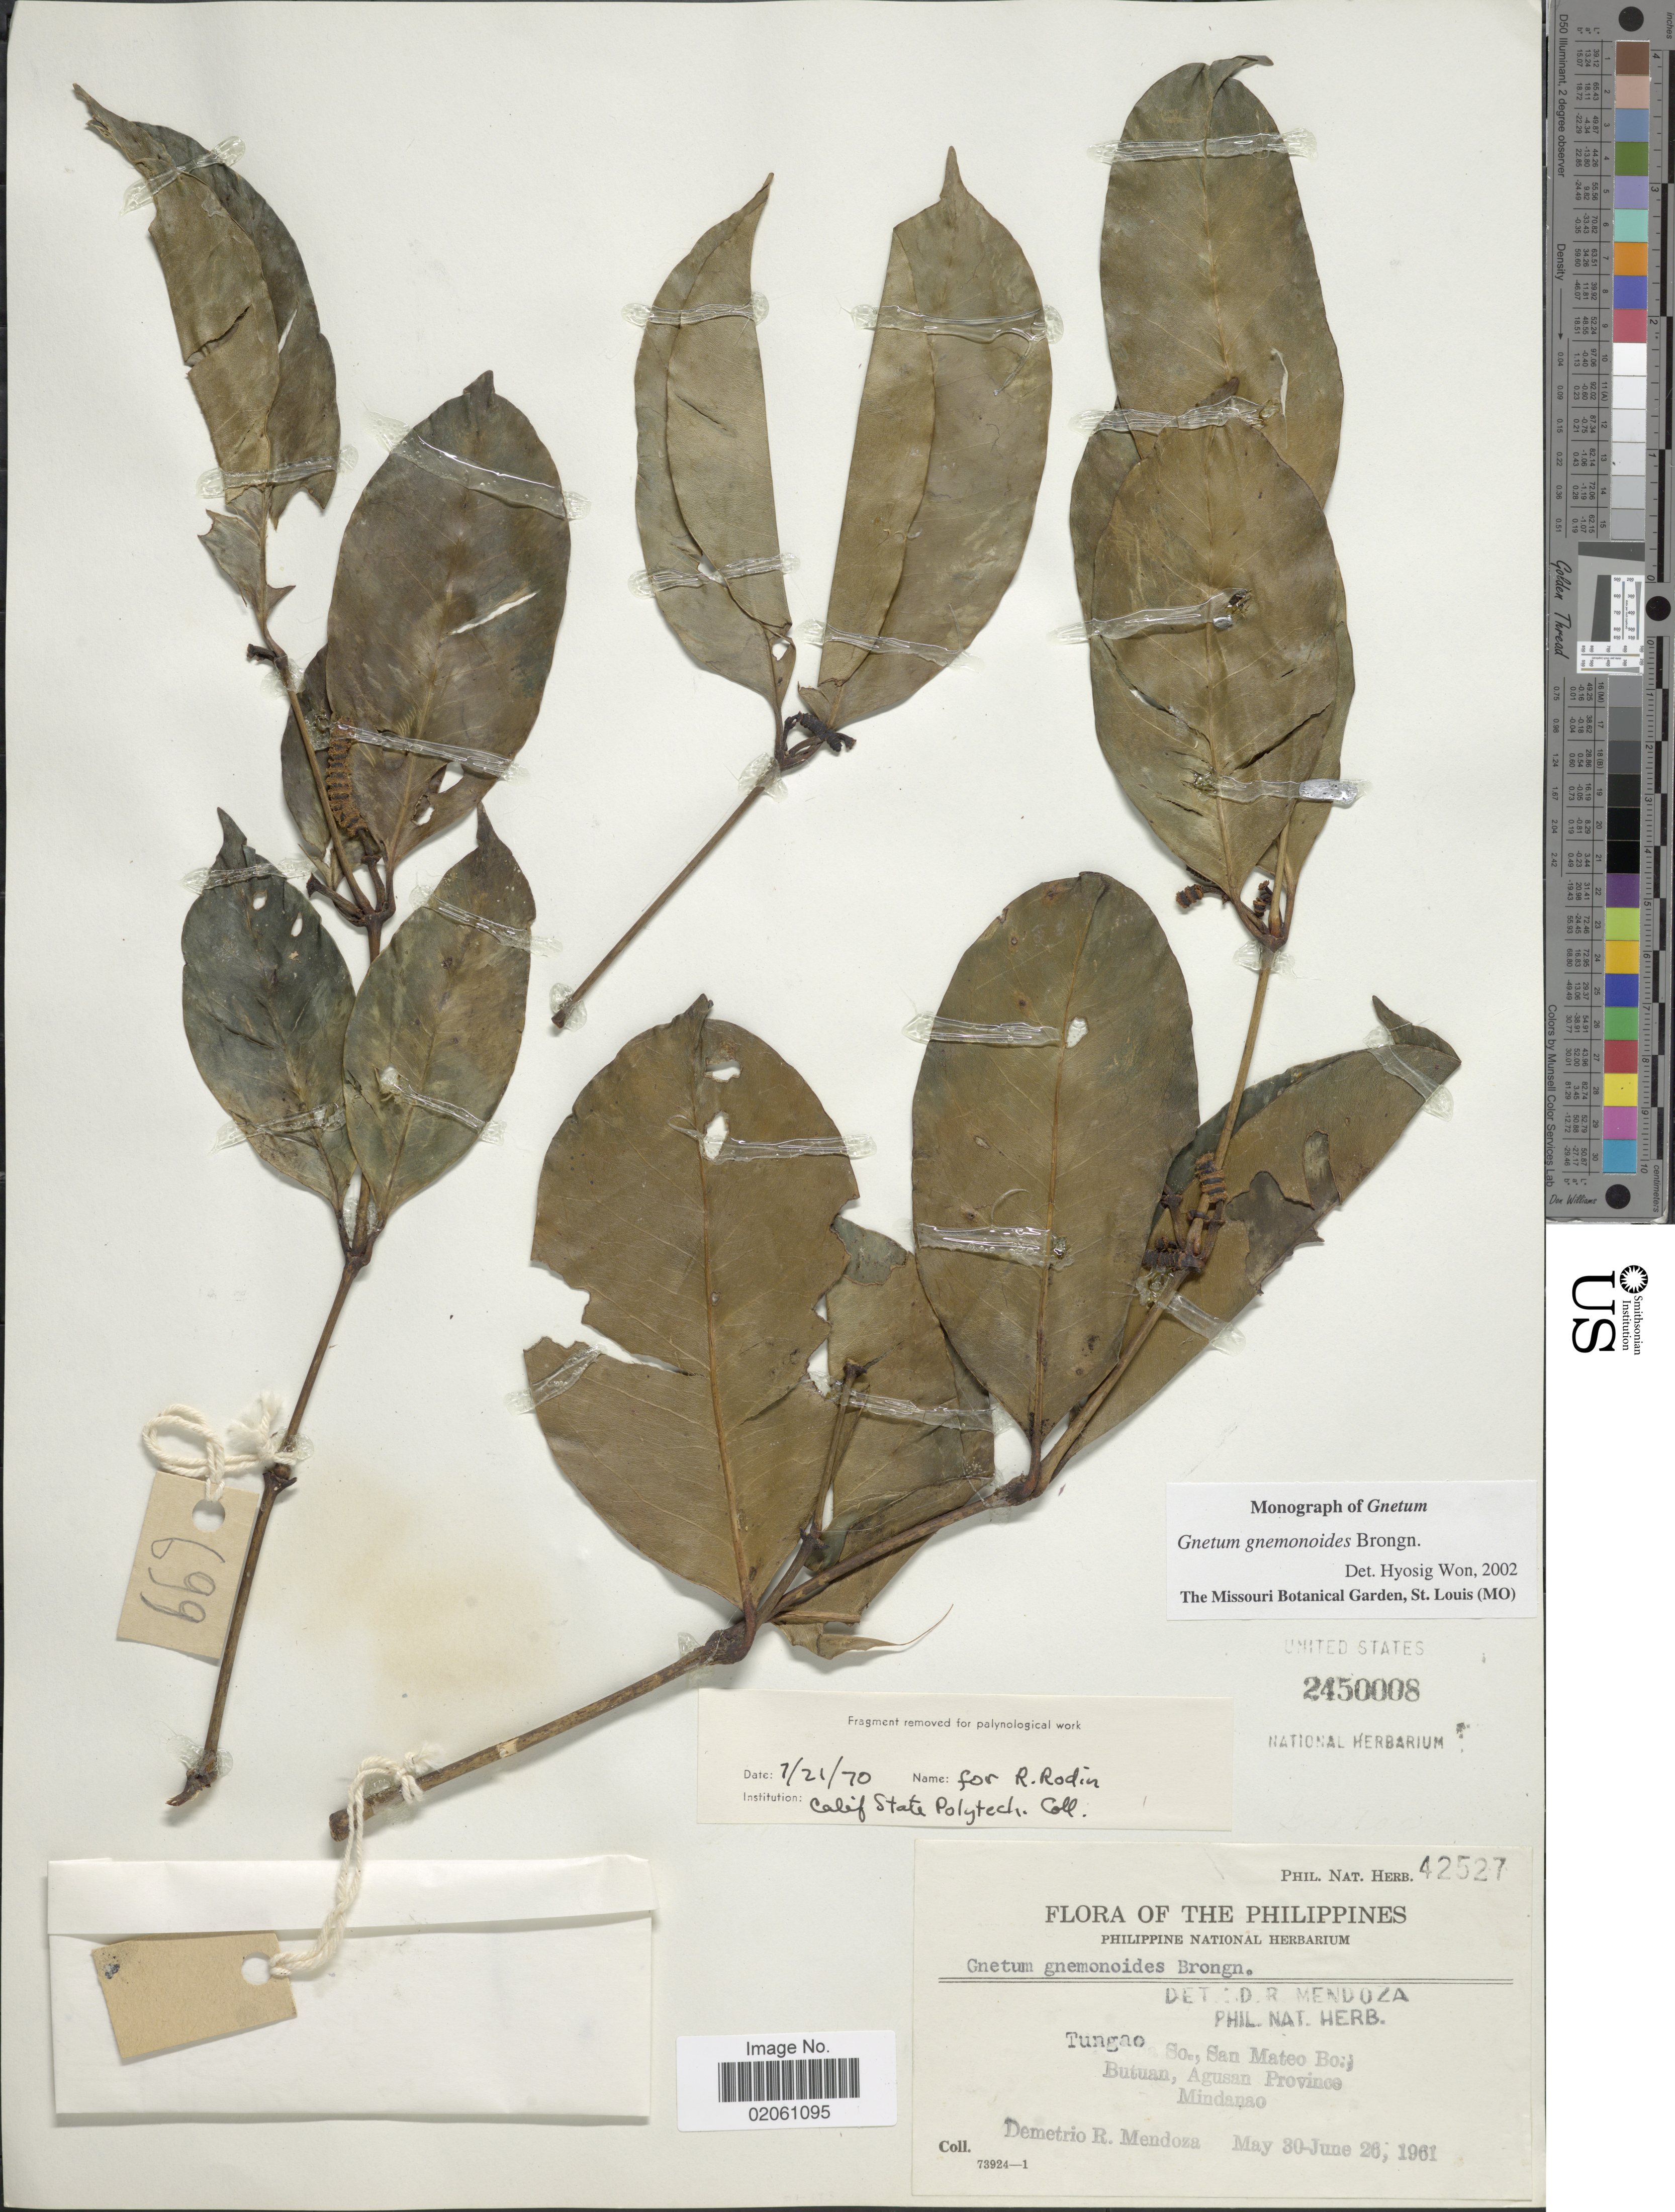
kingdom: Plantae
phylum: Tracheophyta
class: Gnetopsida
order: Gnetales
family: Gnetaceae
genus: Gnetum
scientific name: Gnetum gnemonoides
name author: Brongn.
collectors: D. Mendoza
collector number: Phil. Nat. Herb. 42527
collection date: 1961-05-30/1961-06-26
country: Philippines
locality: Tungao So., San Mateo Bo: Butuan, Agusan Province. Mindanao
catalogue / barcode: US 2450008